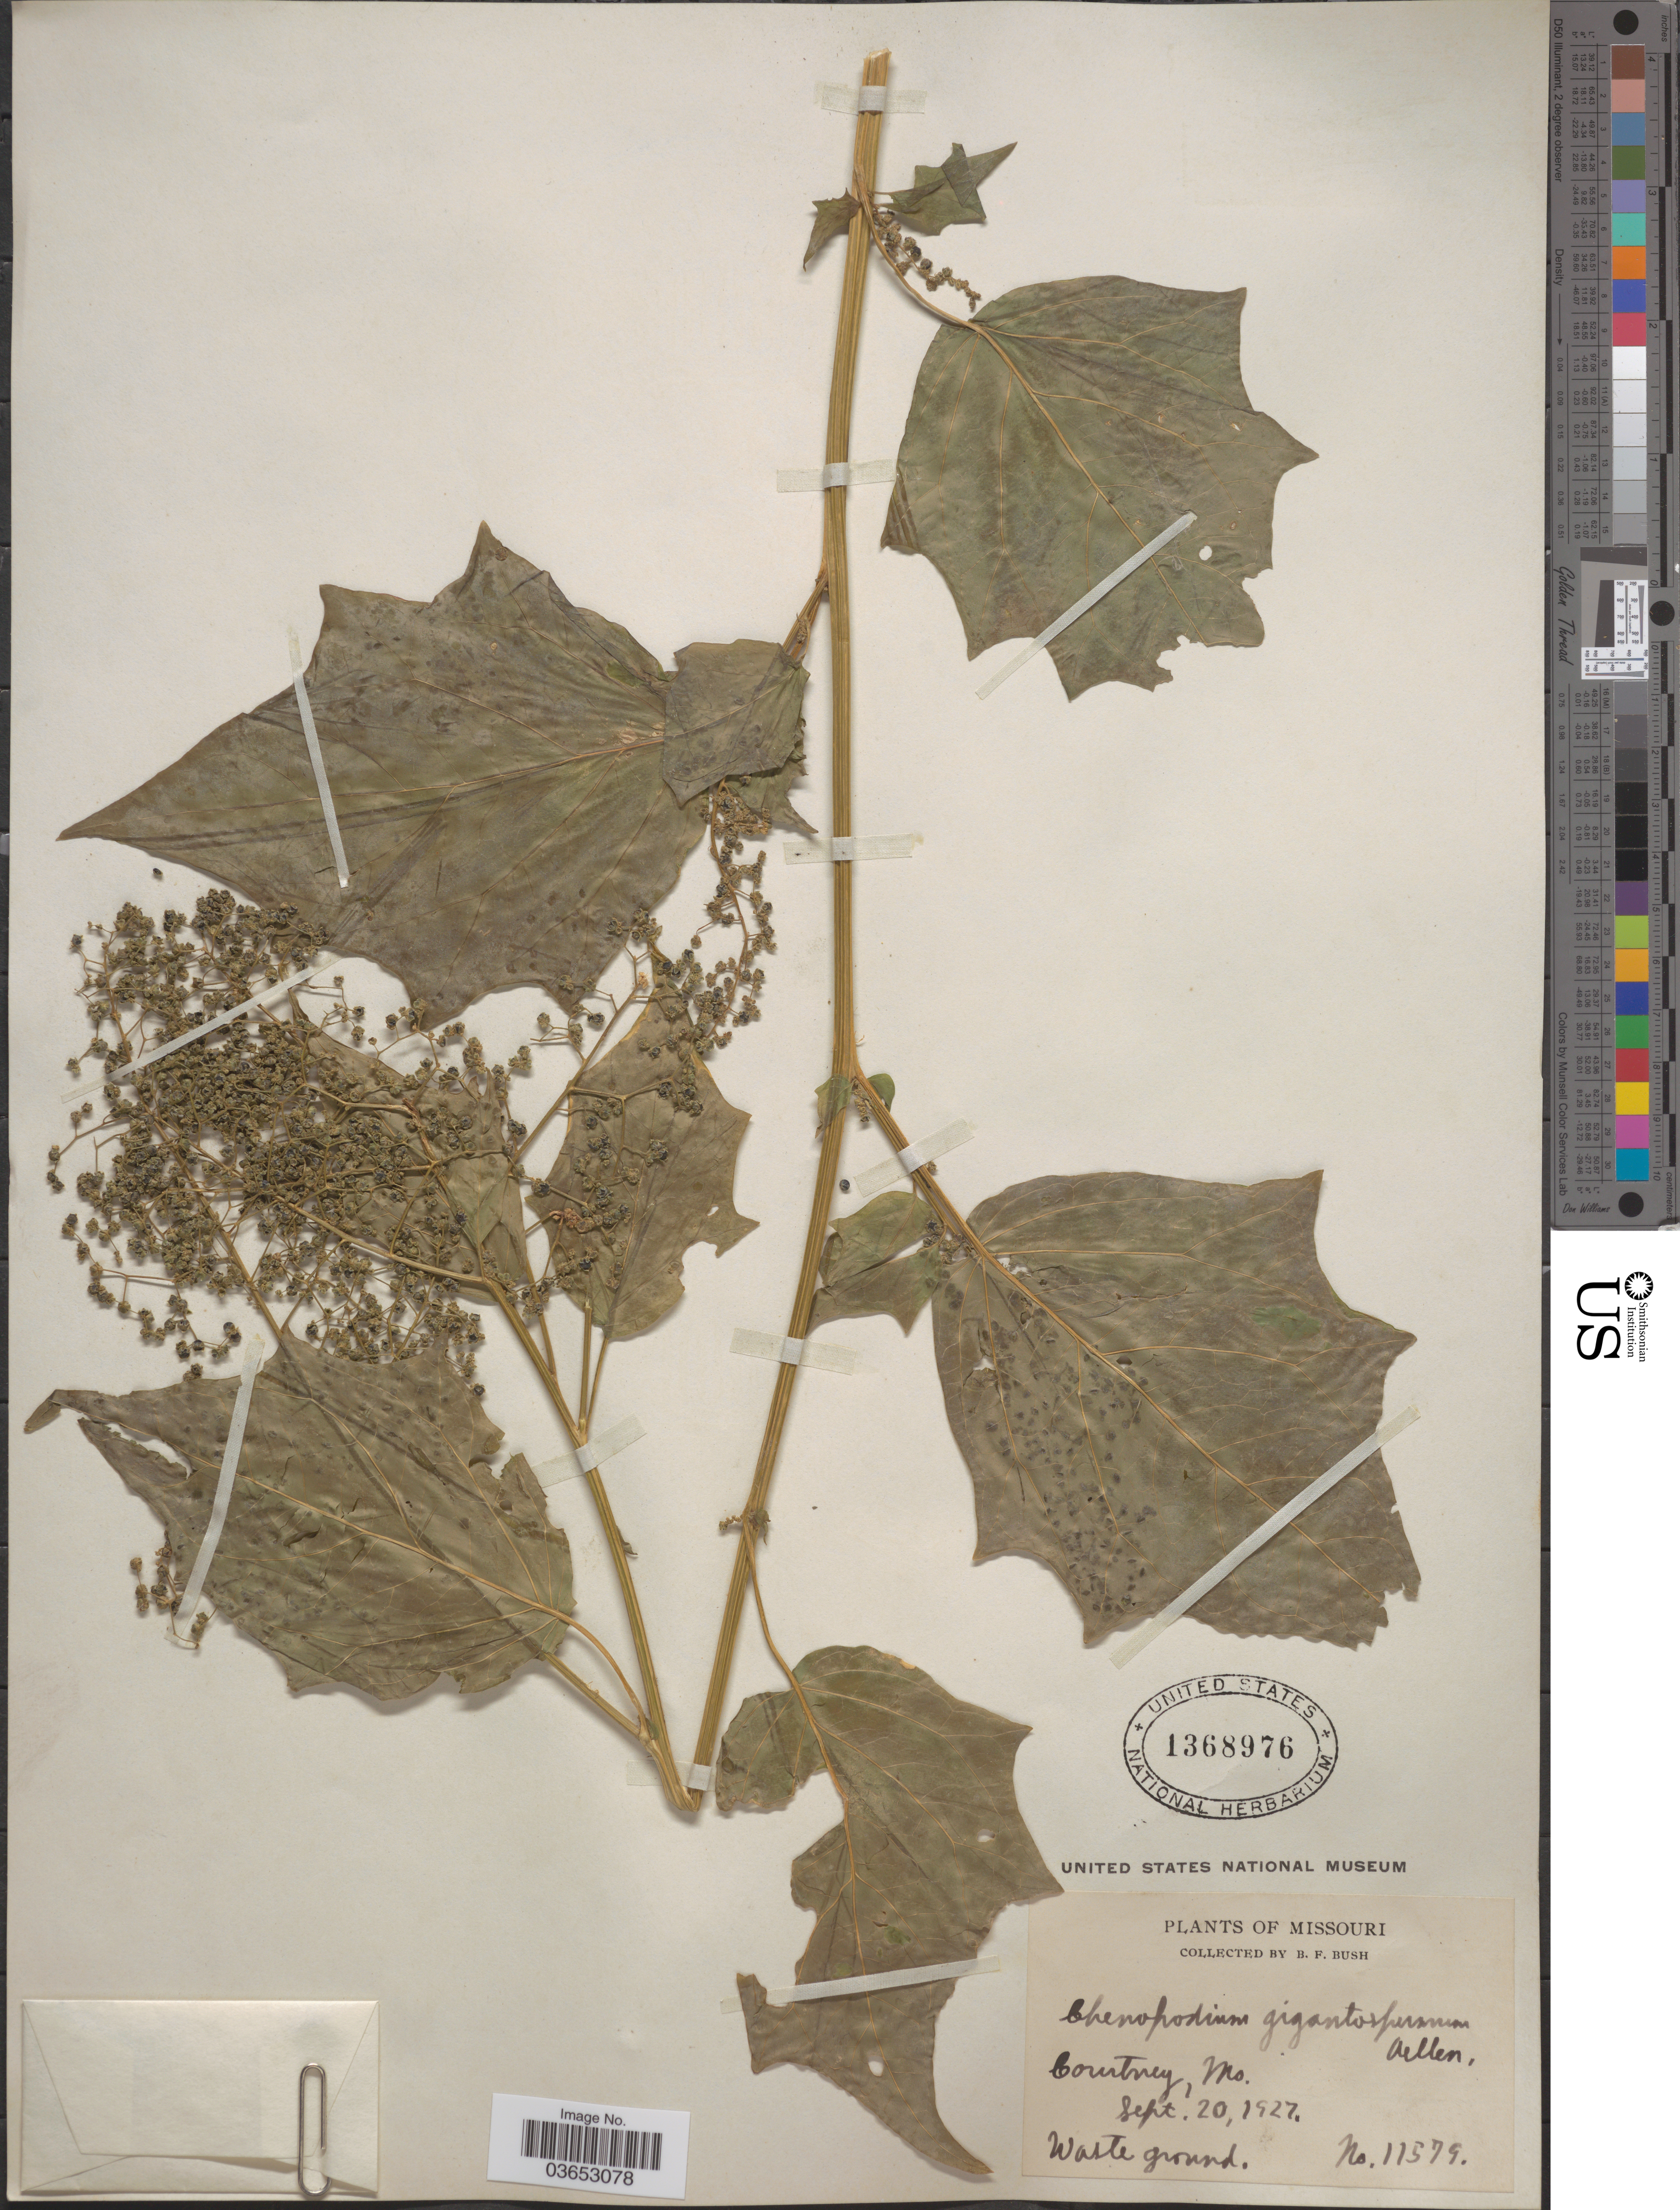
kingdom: Plantae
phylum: Tracheophyta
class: Magnoliopsida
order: Caryophyllales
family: Amaranthaceae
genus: Chenopodium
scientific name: Chenopodium gigantospermum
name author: Aellen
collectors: B. F. Bush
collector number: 11579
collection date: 1927-09-20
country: United States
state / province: Missouri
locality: Courtney.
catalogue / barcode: US 1368976